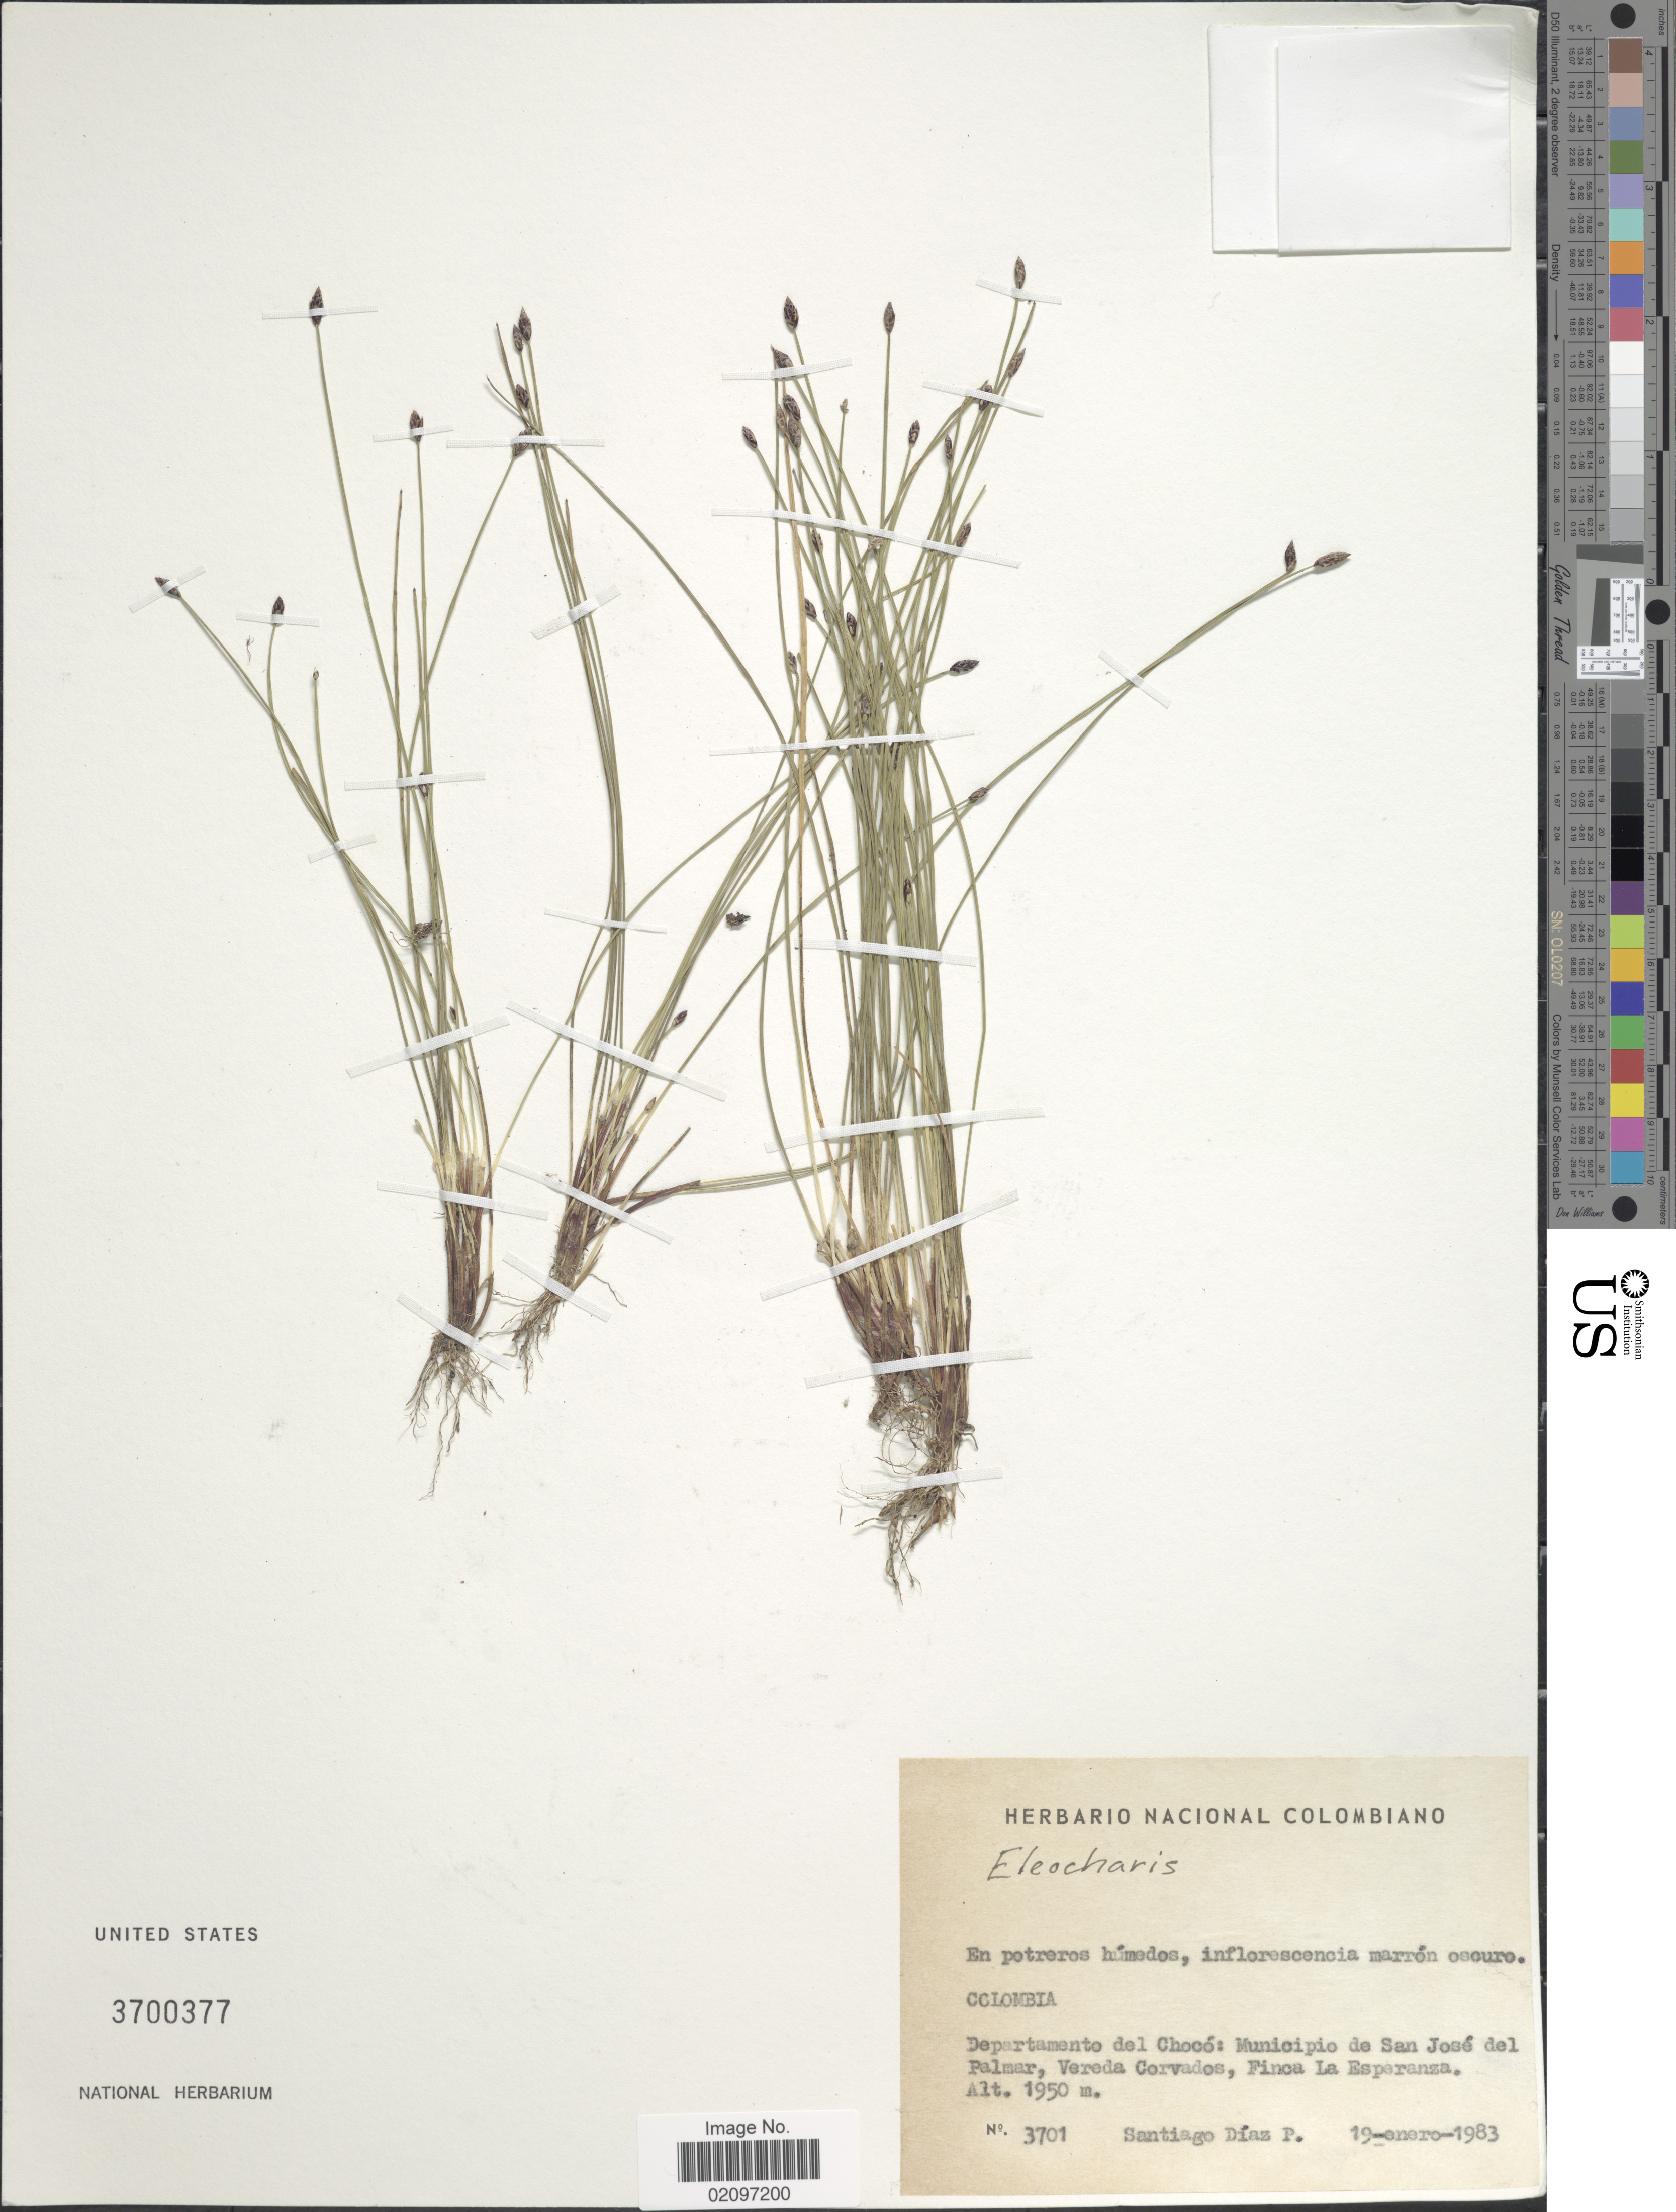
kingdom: Plantae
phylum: Tracheophyta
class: Liliopsida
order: Poales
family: Cyperaceae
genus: Eleocharis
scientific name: Eleocharis sp.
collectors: S. Díaz Píedrahíta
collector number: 3701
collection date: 1983-01-19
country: Colombia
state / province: Chocó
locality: Departamento del Choc: Municipio de San Jose del Palmar, Vereda Corvados, FInca La Esperanza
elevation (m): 1950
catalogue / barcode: US 3700377